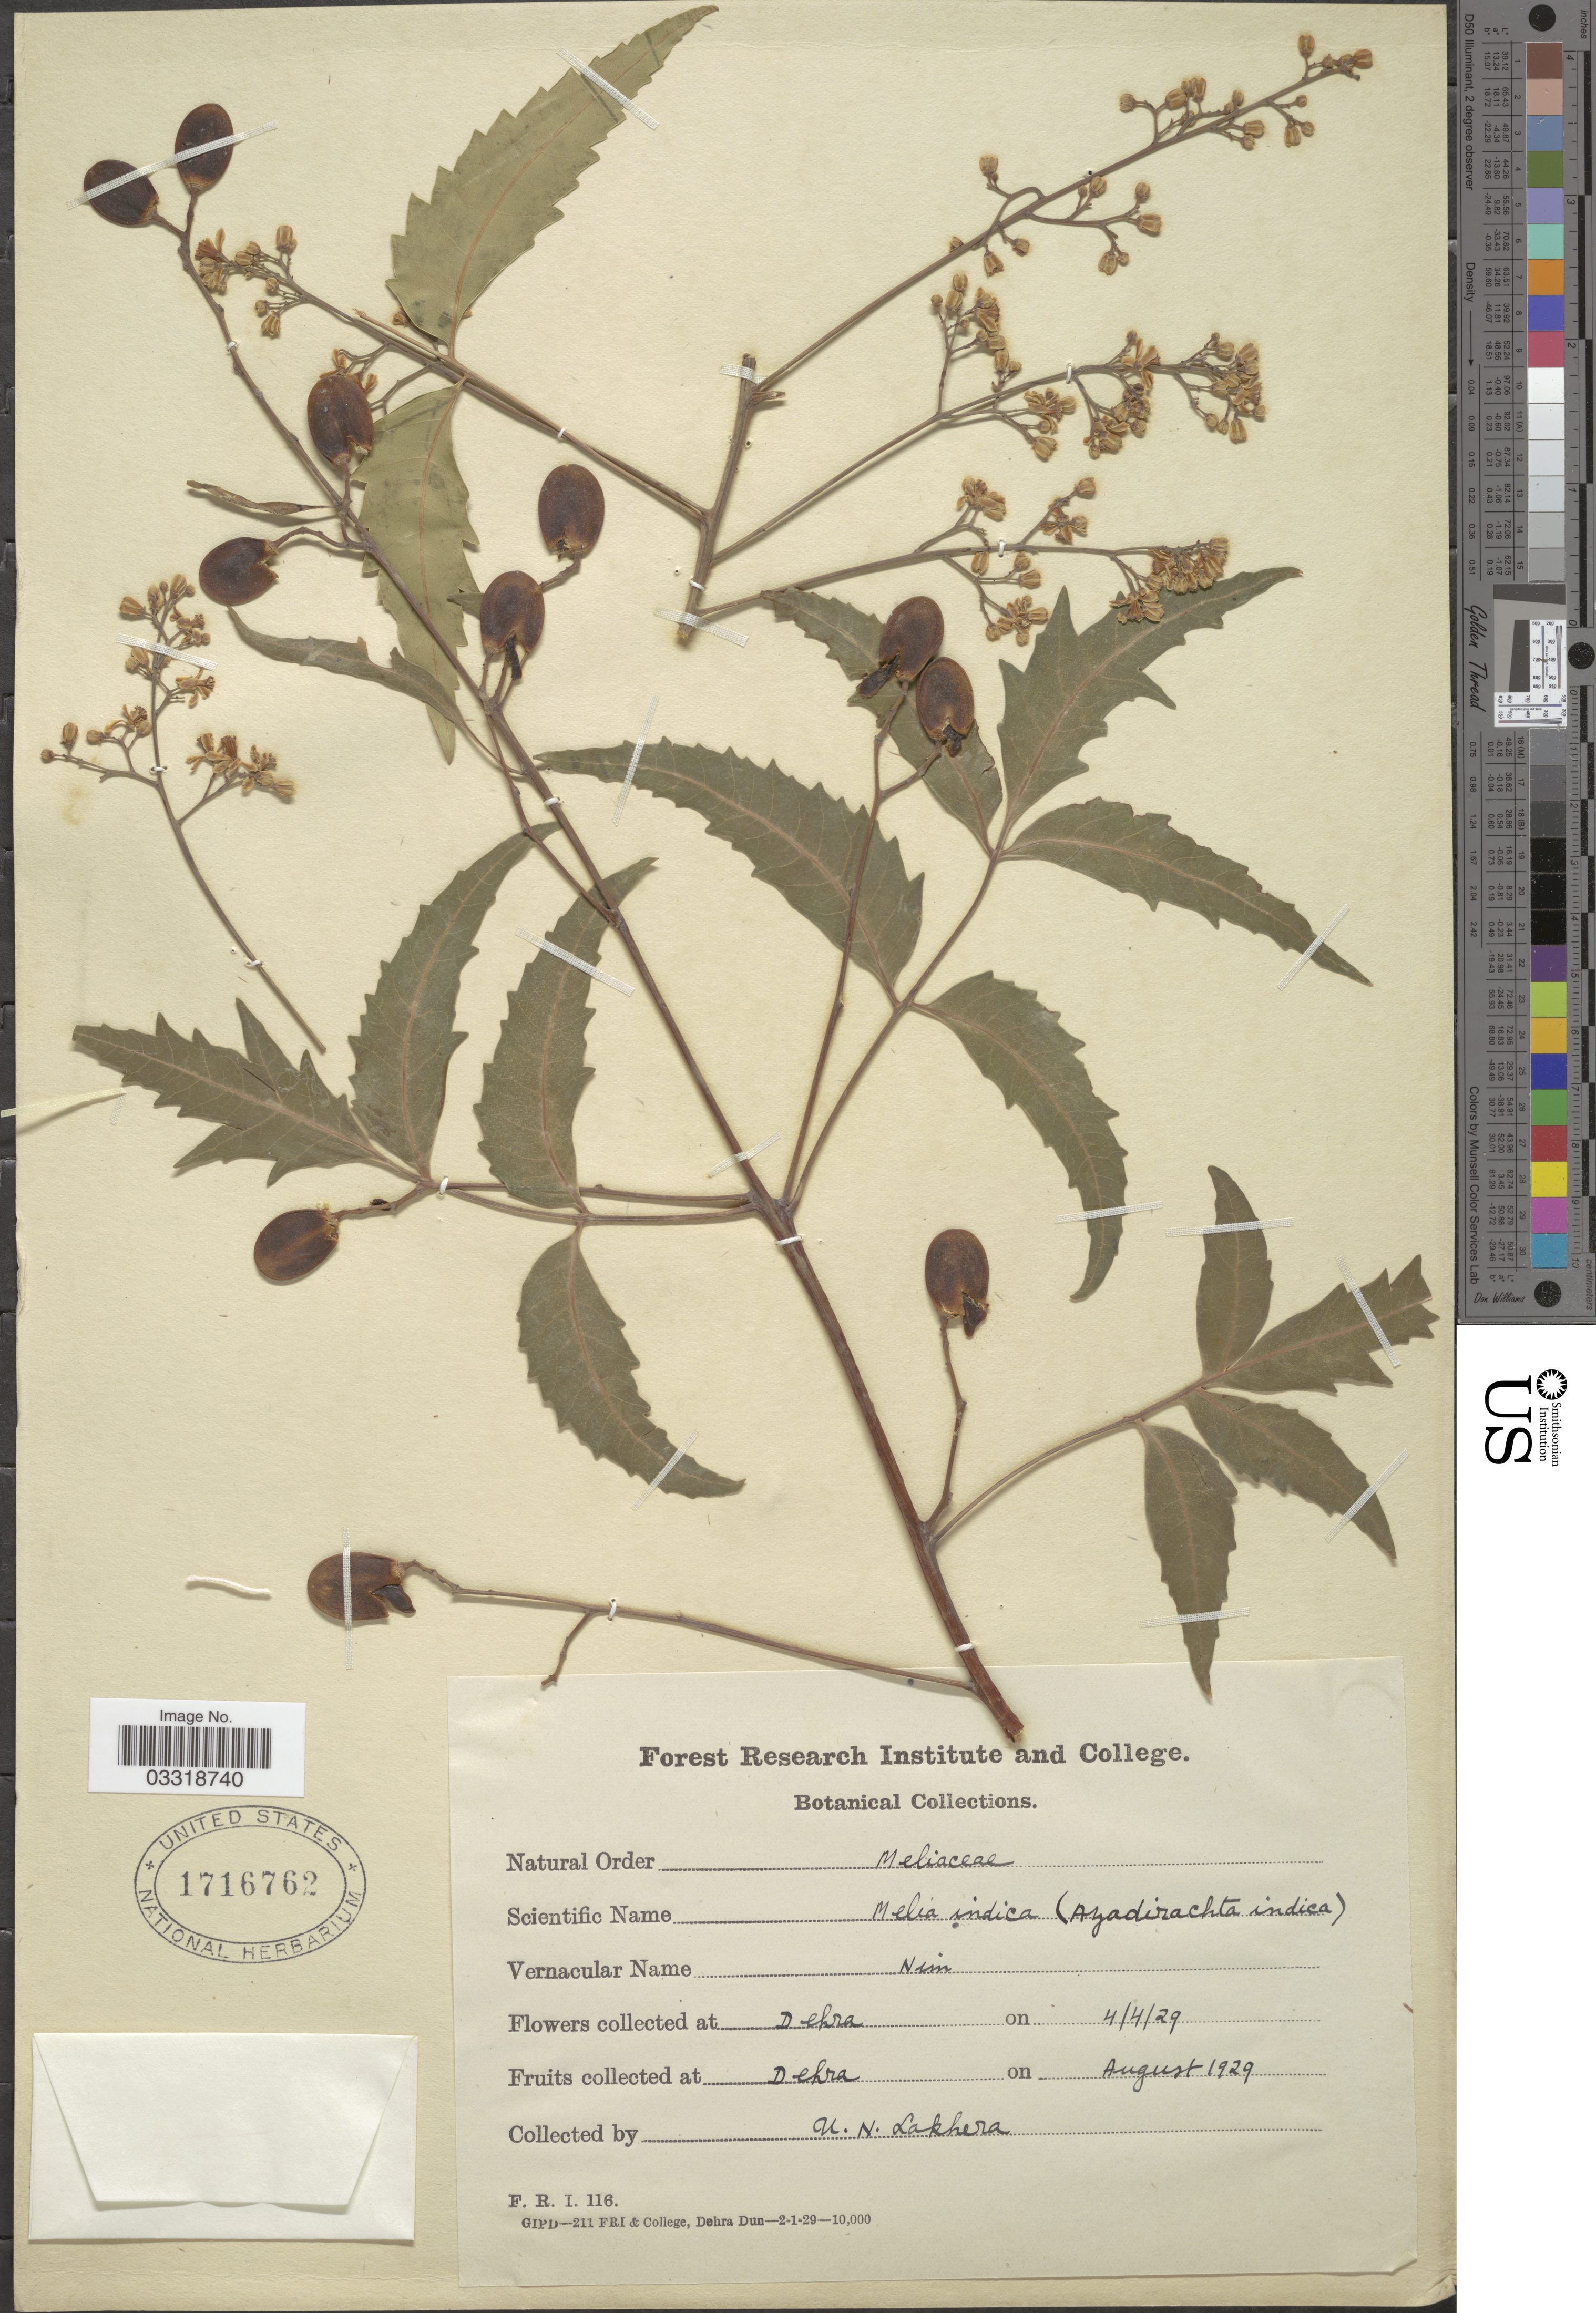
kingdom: Plantae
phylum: Tracheophyta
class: Magnoliopsida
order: Sapindales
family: Meliaceae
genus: Azadirachta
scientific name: Azadirachta indica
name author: A. Juss.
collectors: U. Lakhera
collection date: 1929-04-04/1929-08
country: India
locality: Dehra.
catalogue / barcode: US 1716762